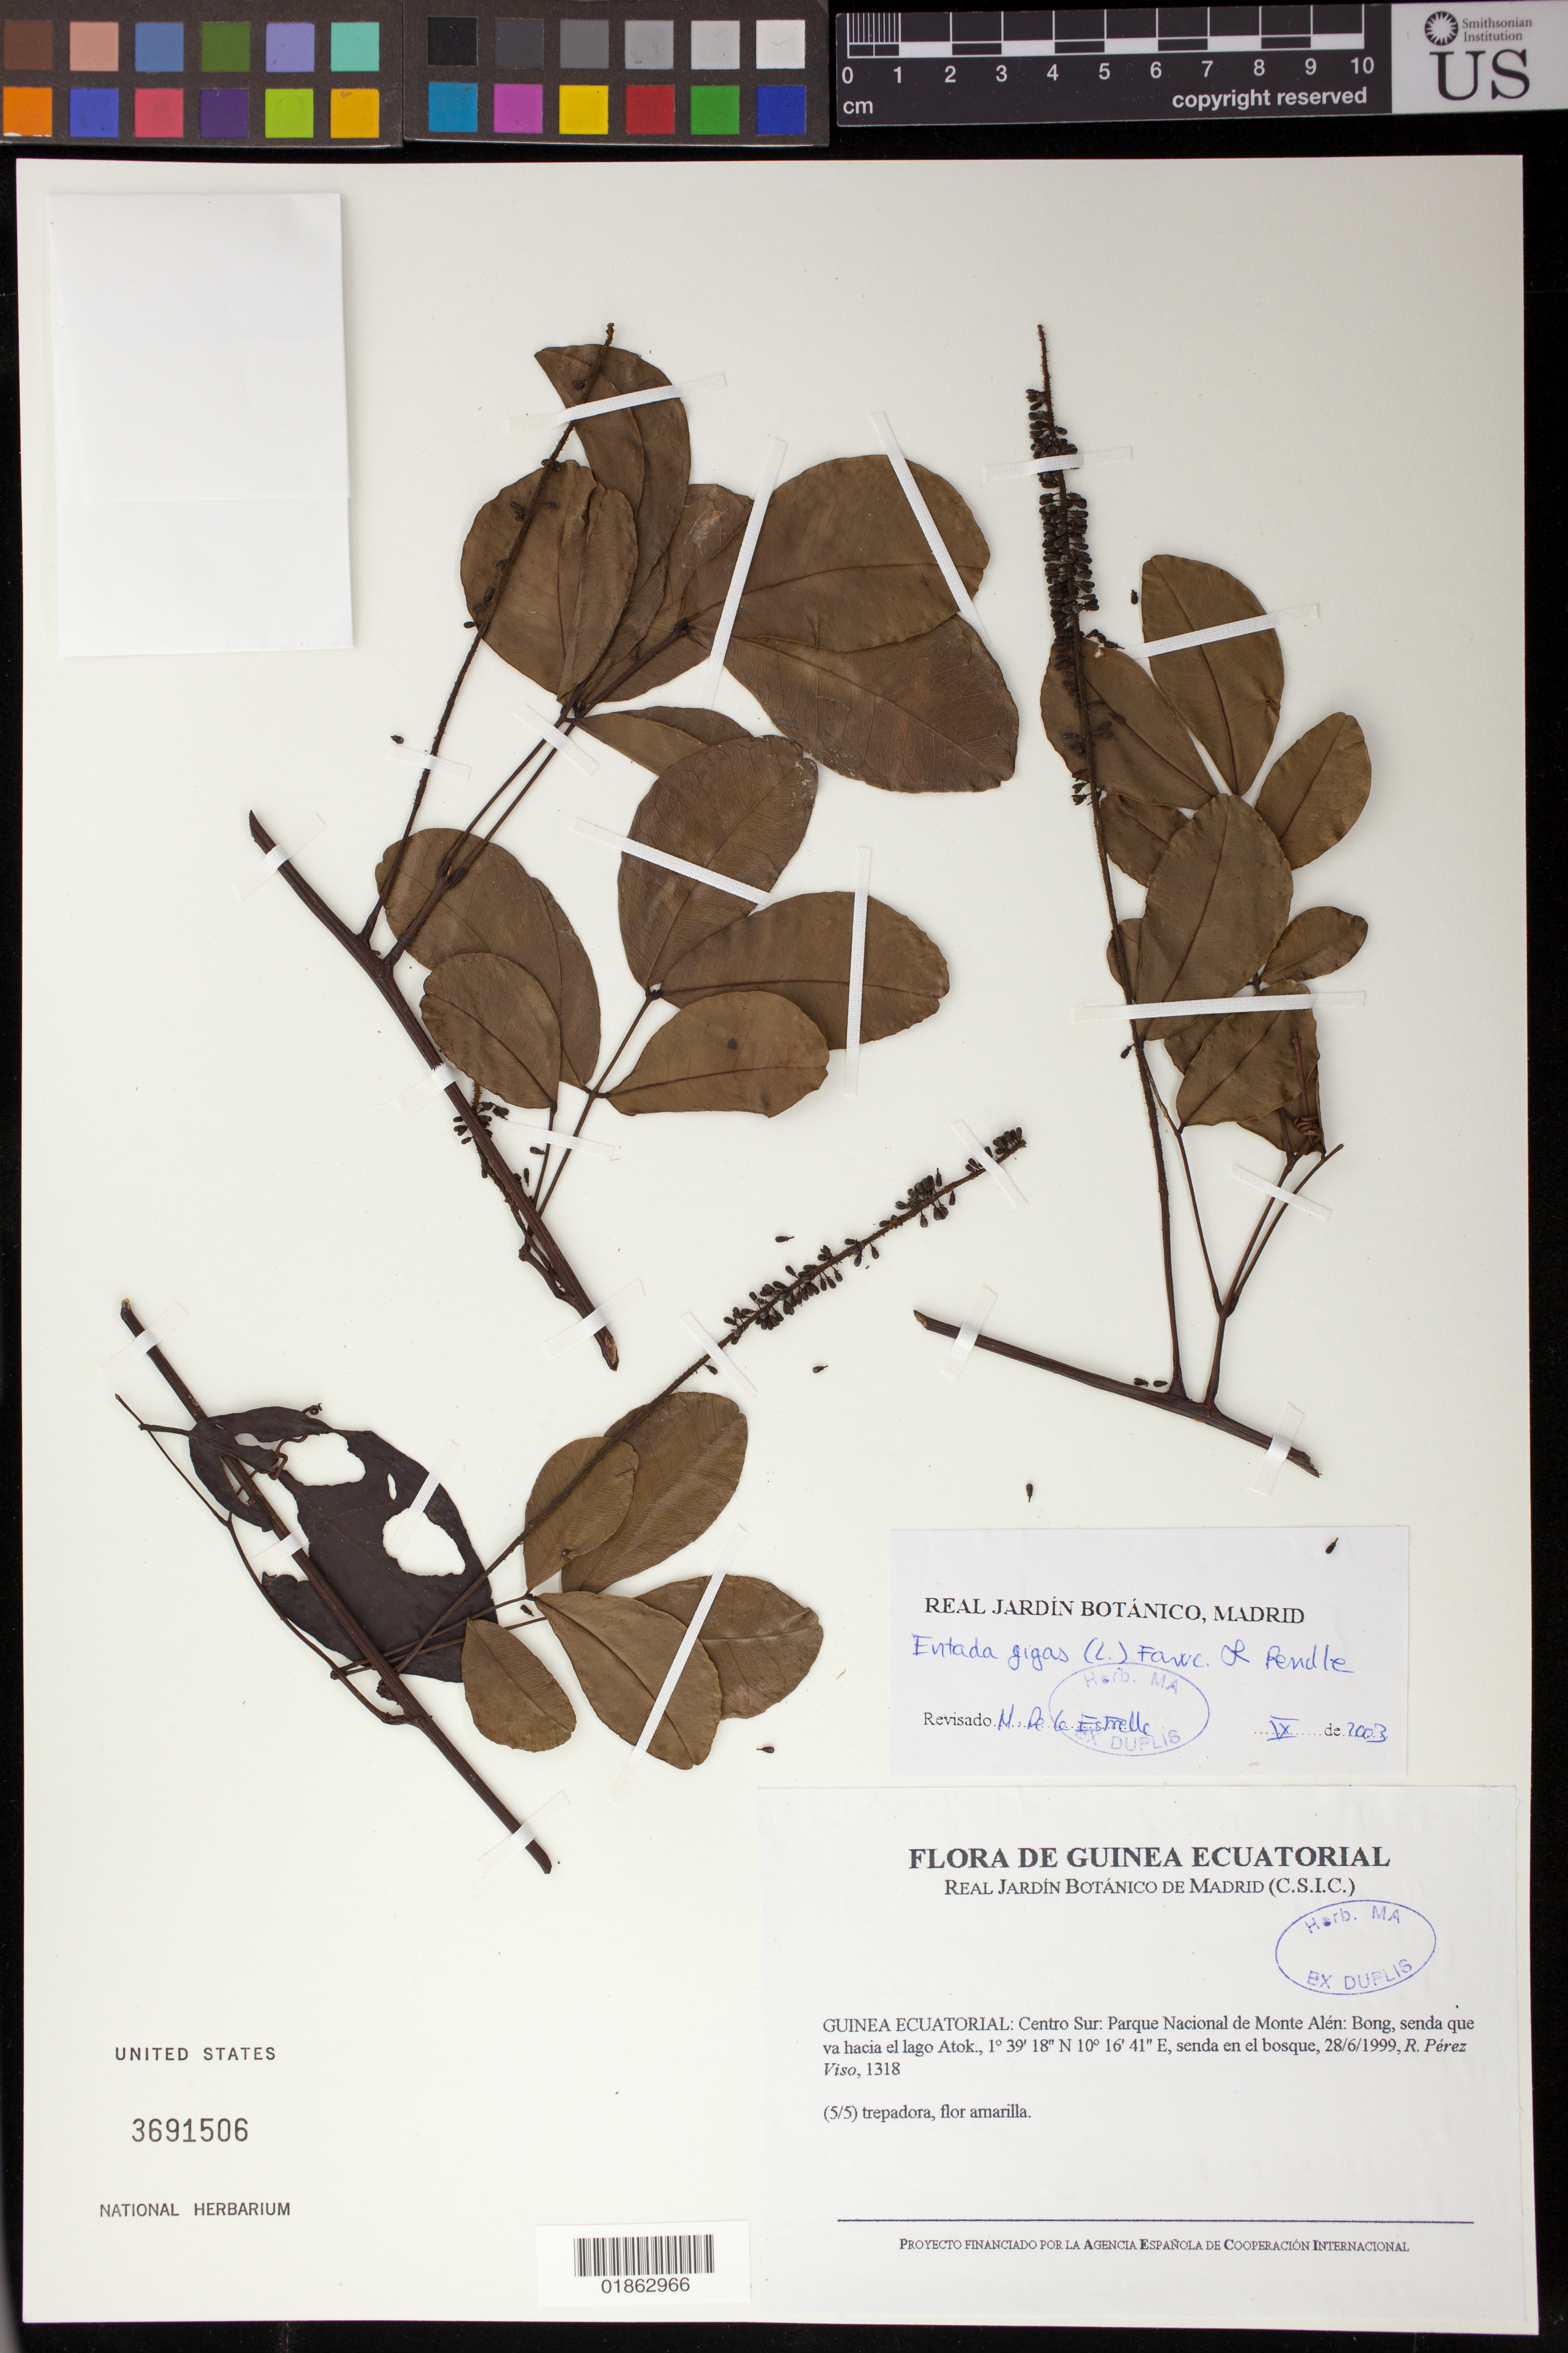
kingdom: Plantae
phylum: Tracheophyta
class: Magnoliopsida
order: Fabales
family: Fabaceae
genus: Entada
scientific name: Entada gigas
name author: (L.) Fawc. & Rendle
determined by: de la Estrella, M.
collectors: R. Perez Viso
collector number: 1318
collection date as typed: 28/6/1999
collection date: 1999-06-28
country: Equatorial Guinea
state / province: Centro Sur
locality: Centro Sur: Parque Nacional de Monte Alen: Bong, senda que va hacia el lago Atok.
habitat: Senda en el bosque.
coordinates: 1 39 18 N, 10 16 41 E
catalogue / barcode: US 3691506